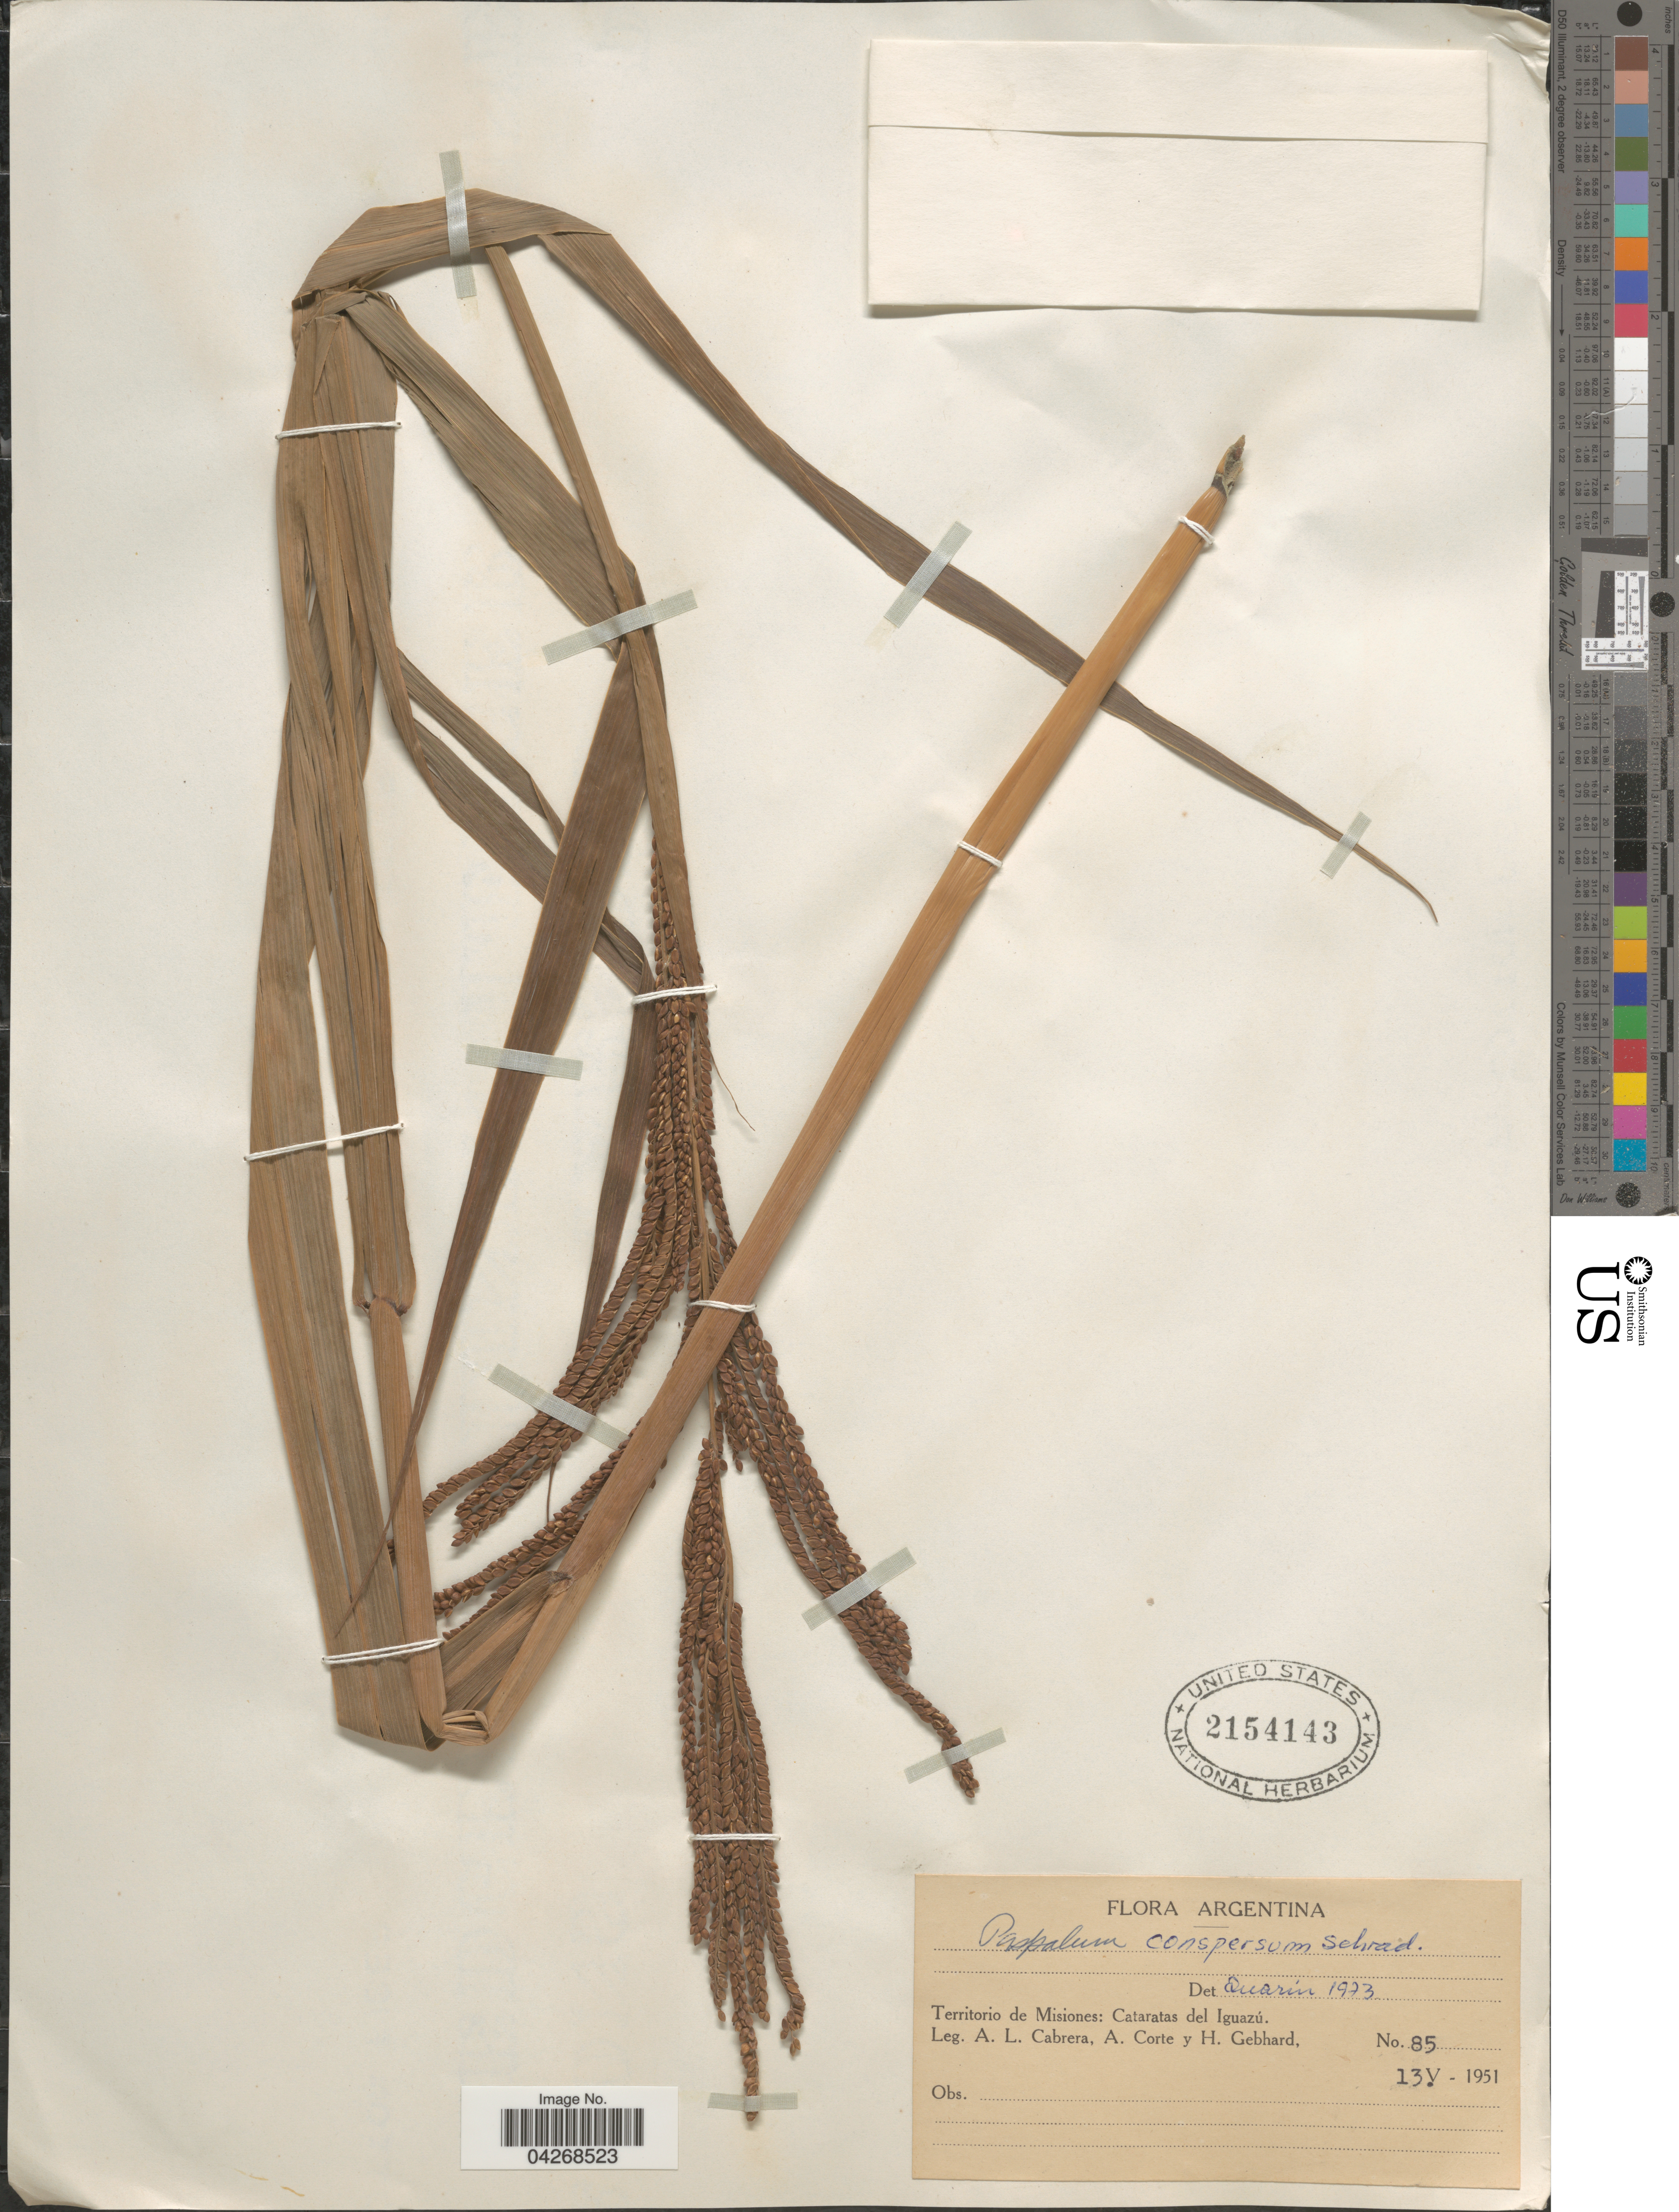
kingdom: Plantae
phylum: Tracheophyta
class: Liliopsida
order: Poales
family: Poaceae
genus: Paspalum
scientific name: Paspalum conspersum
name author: Schrad.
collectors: A. L. Cabrera, A. Corte & H. Gebhard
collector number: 85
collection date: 1951-05-13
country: Argentina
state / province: Misiones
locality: Territorio de Misiones: Cataratas del Iguazú.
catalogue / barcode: US 2154143